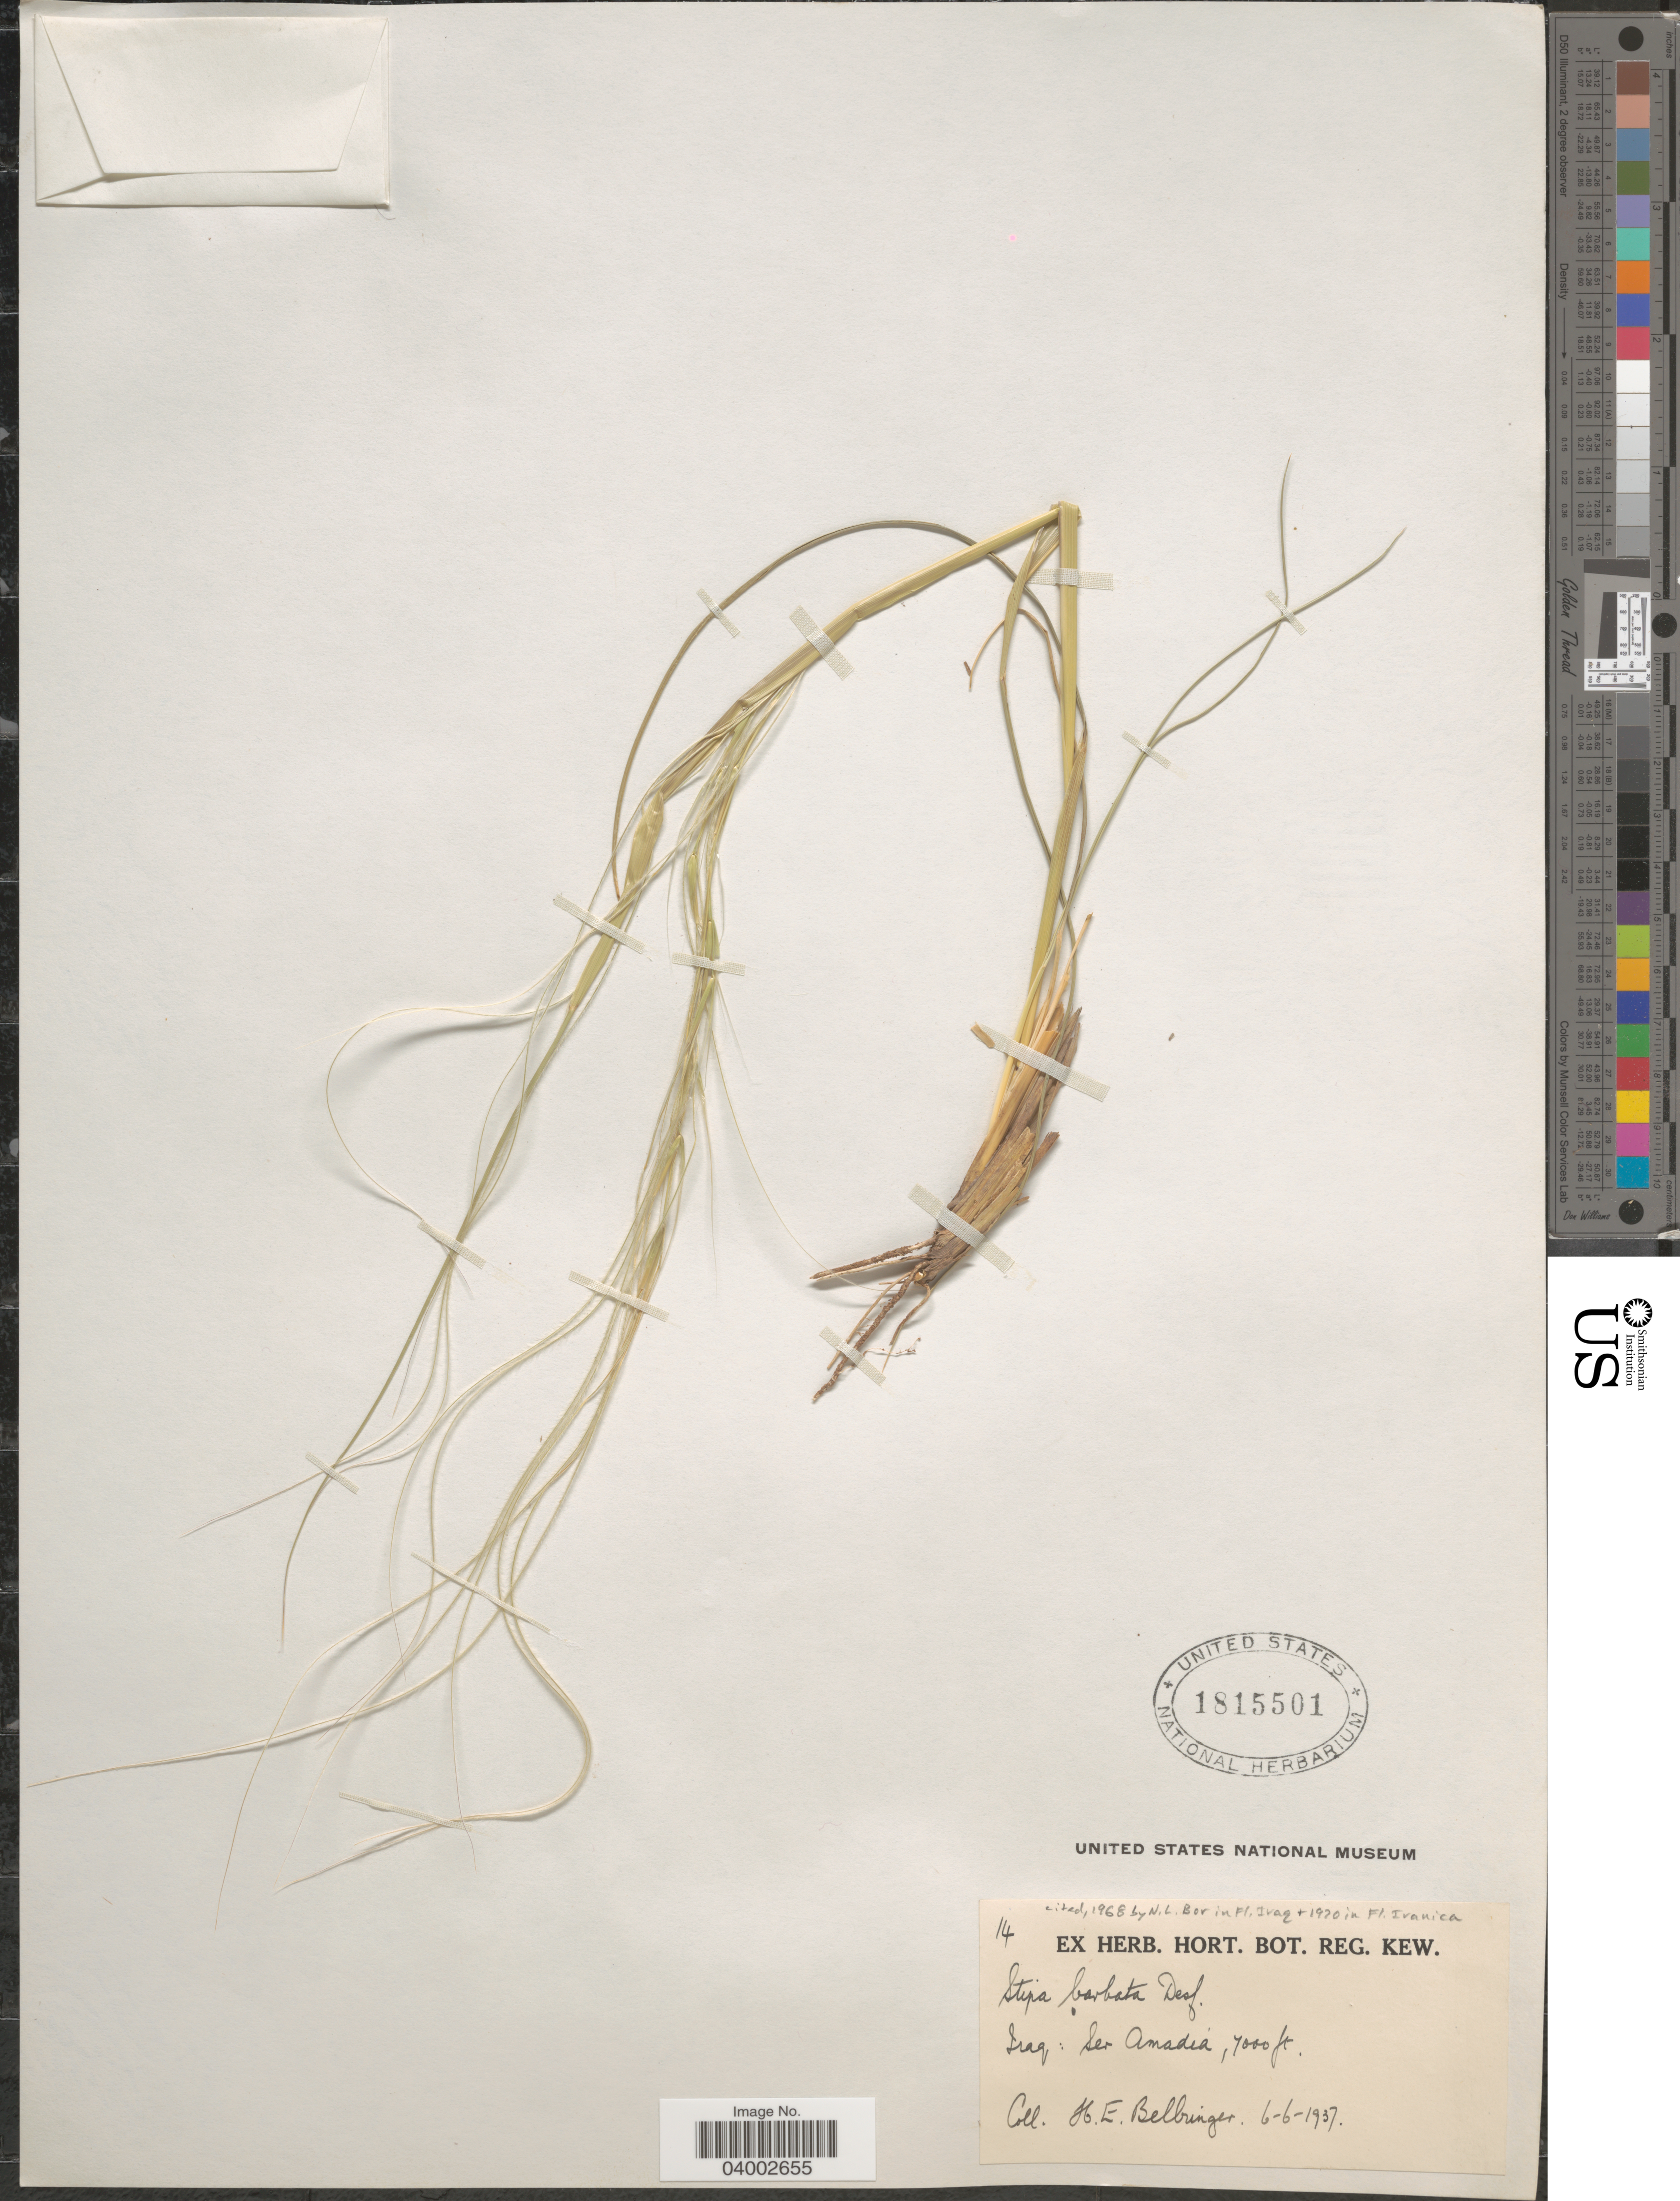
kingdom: Plantae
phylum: Tracheophyta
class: Liliopsida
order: Poales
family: Poaceae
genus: Stipa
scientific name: Stipa barbata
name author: Michx.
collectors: H. Bellringer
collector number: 14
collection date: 1937-06-06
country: Iraq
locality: Ser Amadia.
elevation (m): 2134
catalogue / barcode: US 1815501